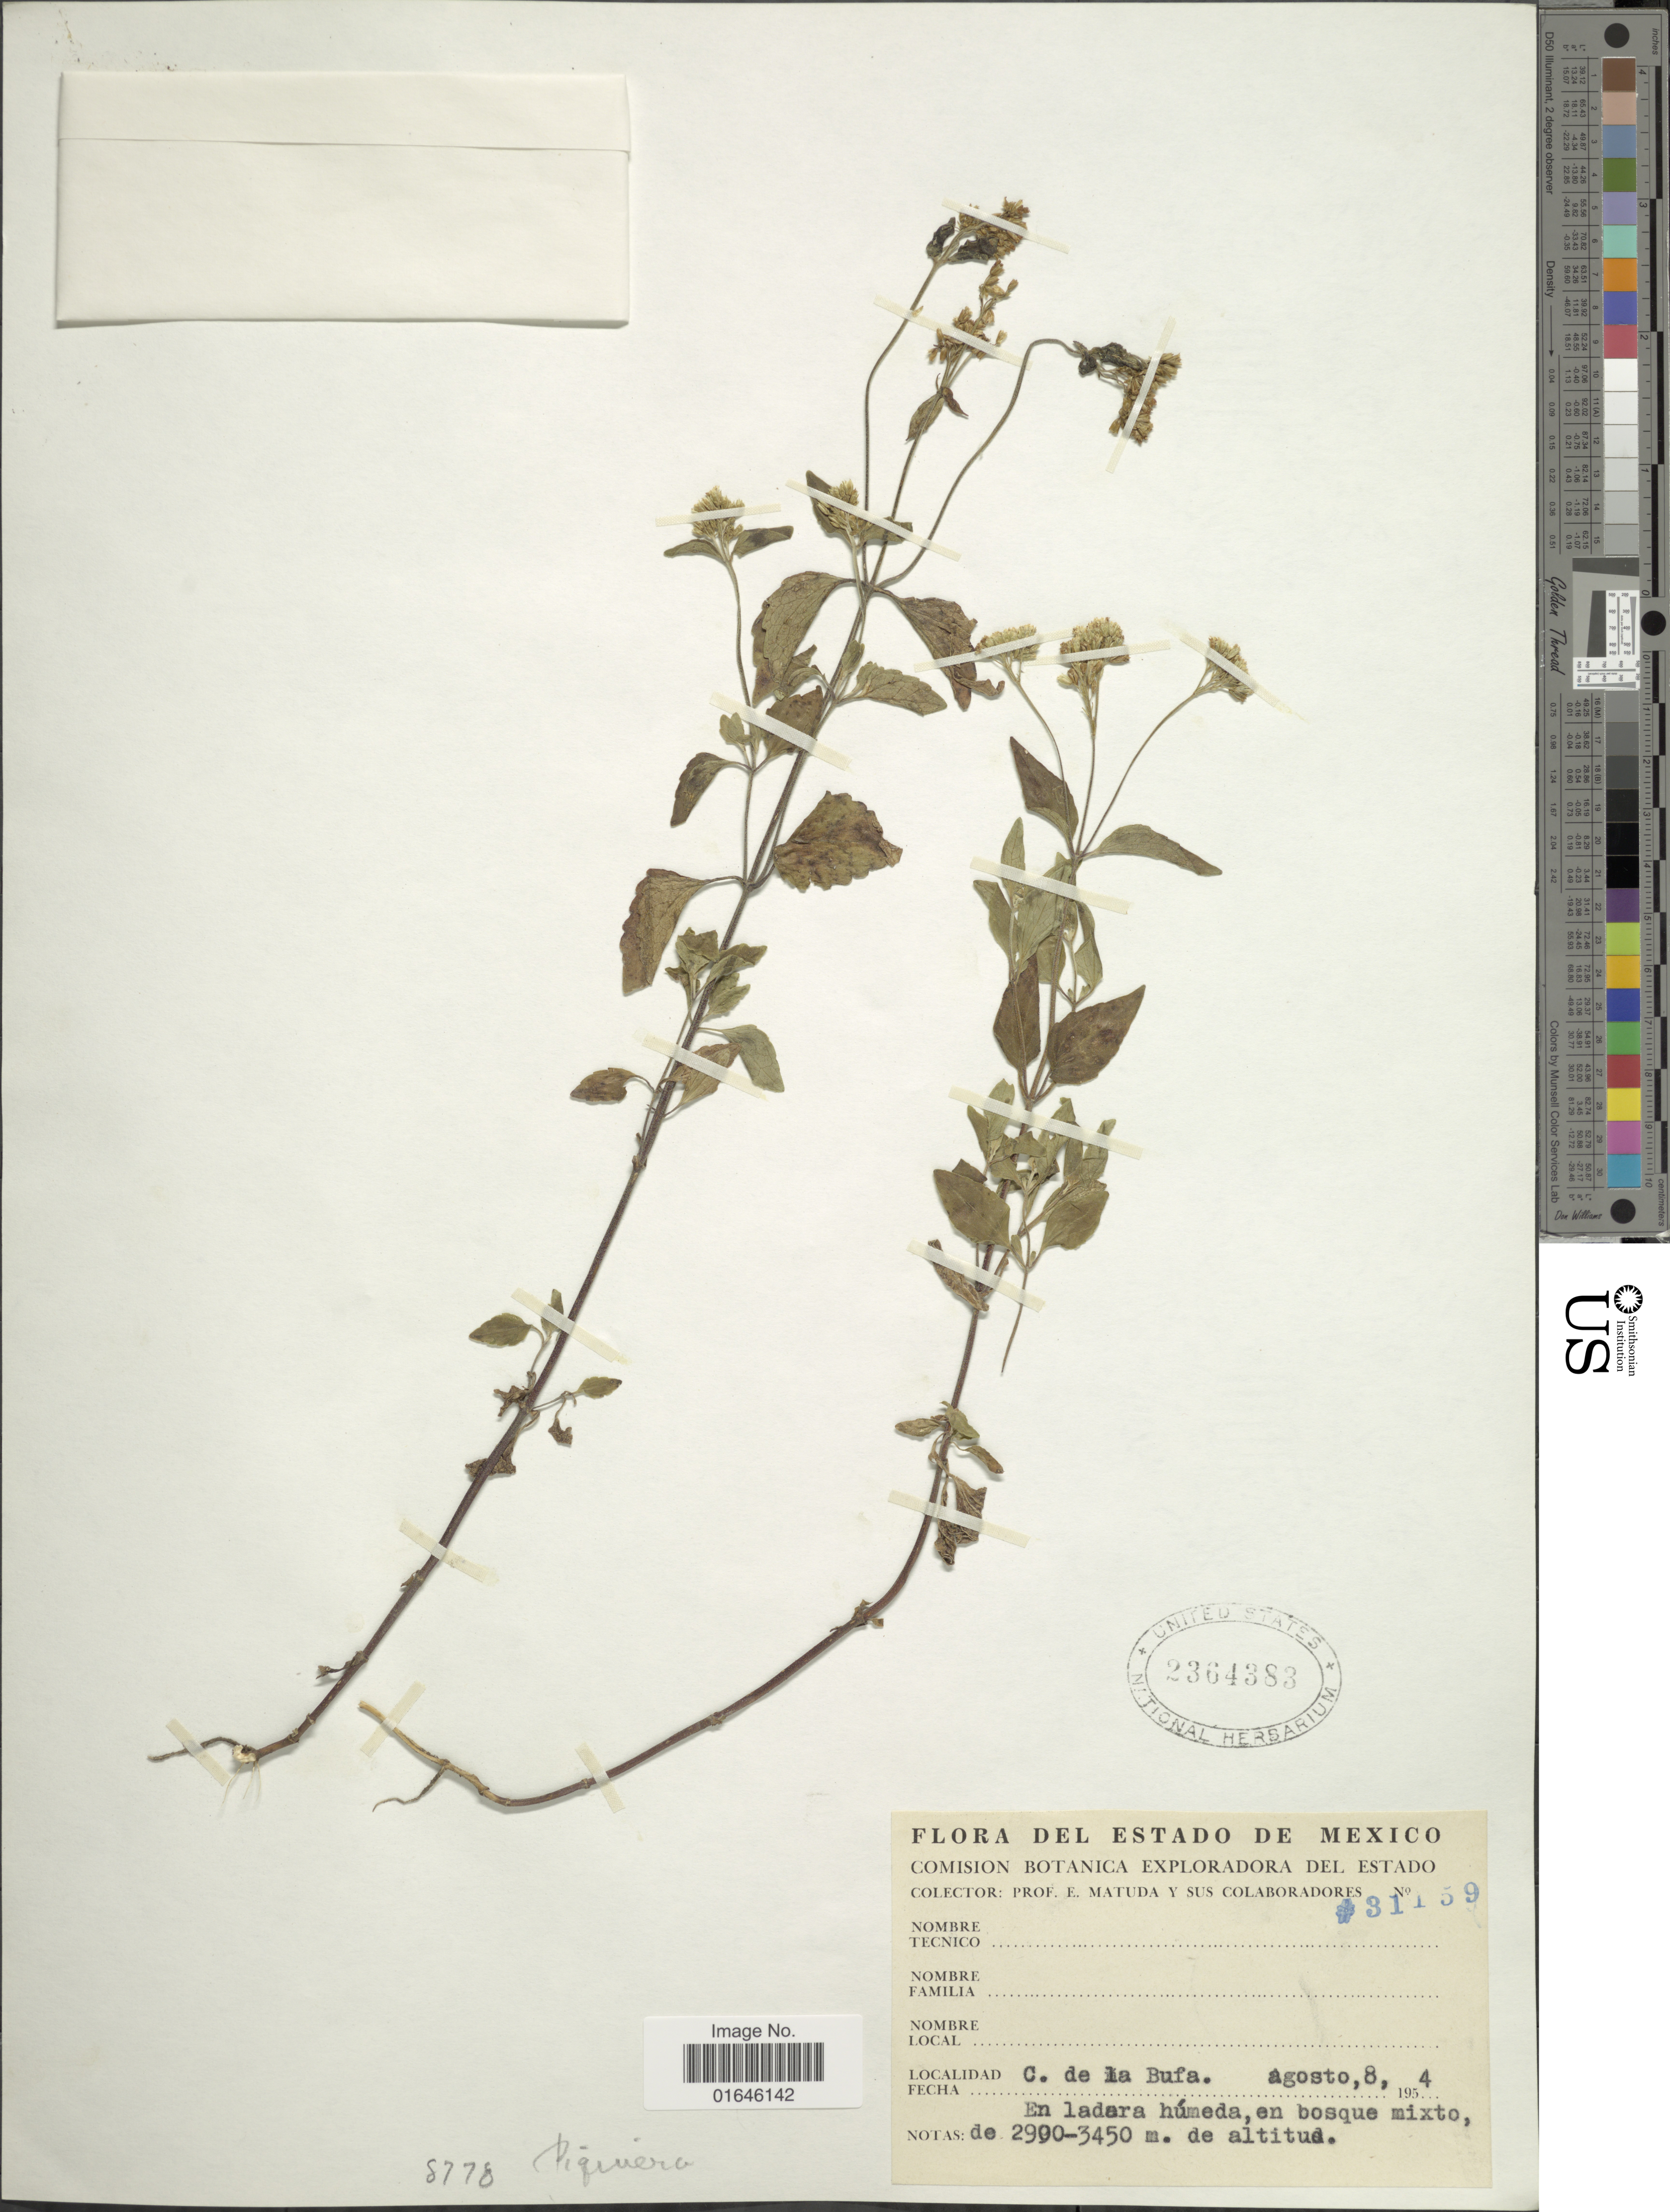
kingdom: Plantae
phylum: Tracheophyta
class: Magnoliopsida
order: Asterales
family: Asteraceae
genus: Piqueria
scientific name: Piqueria trinervia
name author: Cav.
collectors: E. Matuda & et al.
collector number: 31159*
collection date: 1954-08-08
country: Mexico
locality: C. de la Bufa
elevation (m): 2900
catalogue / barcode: US 2364383